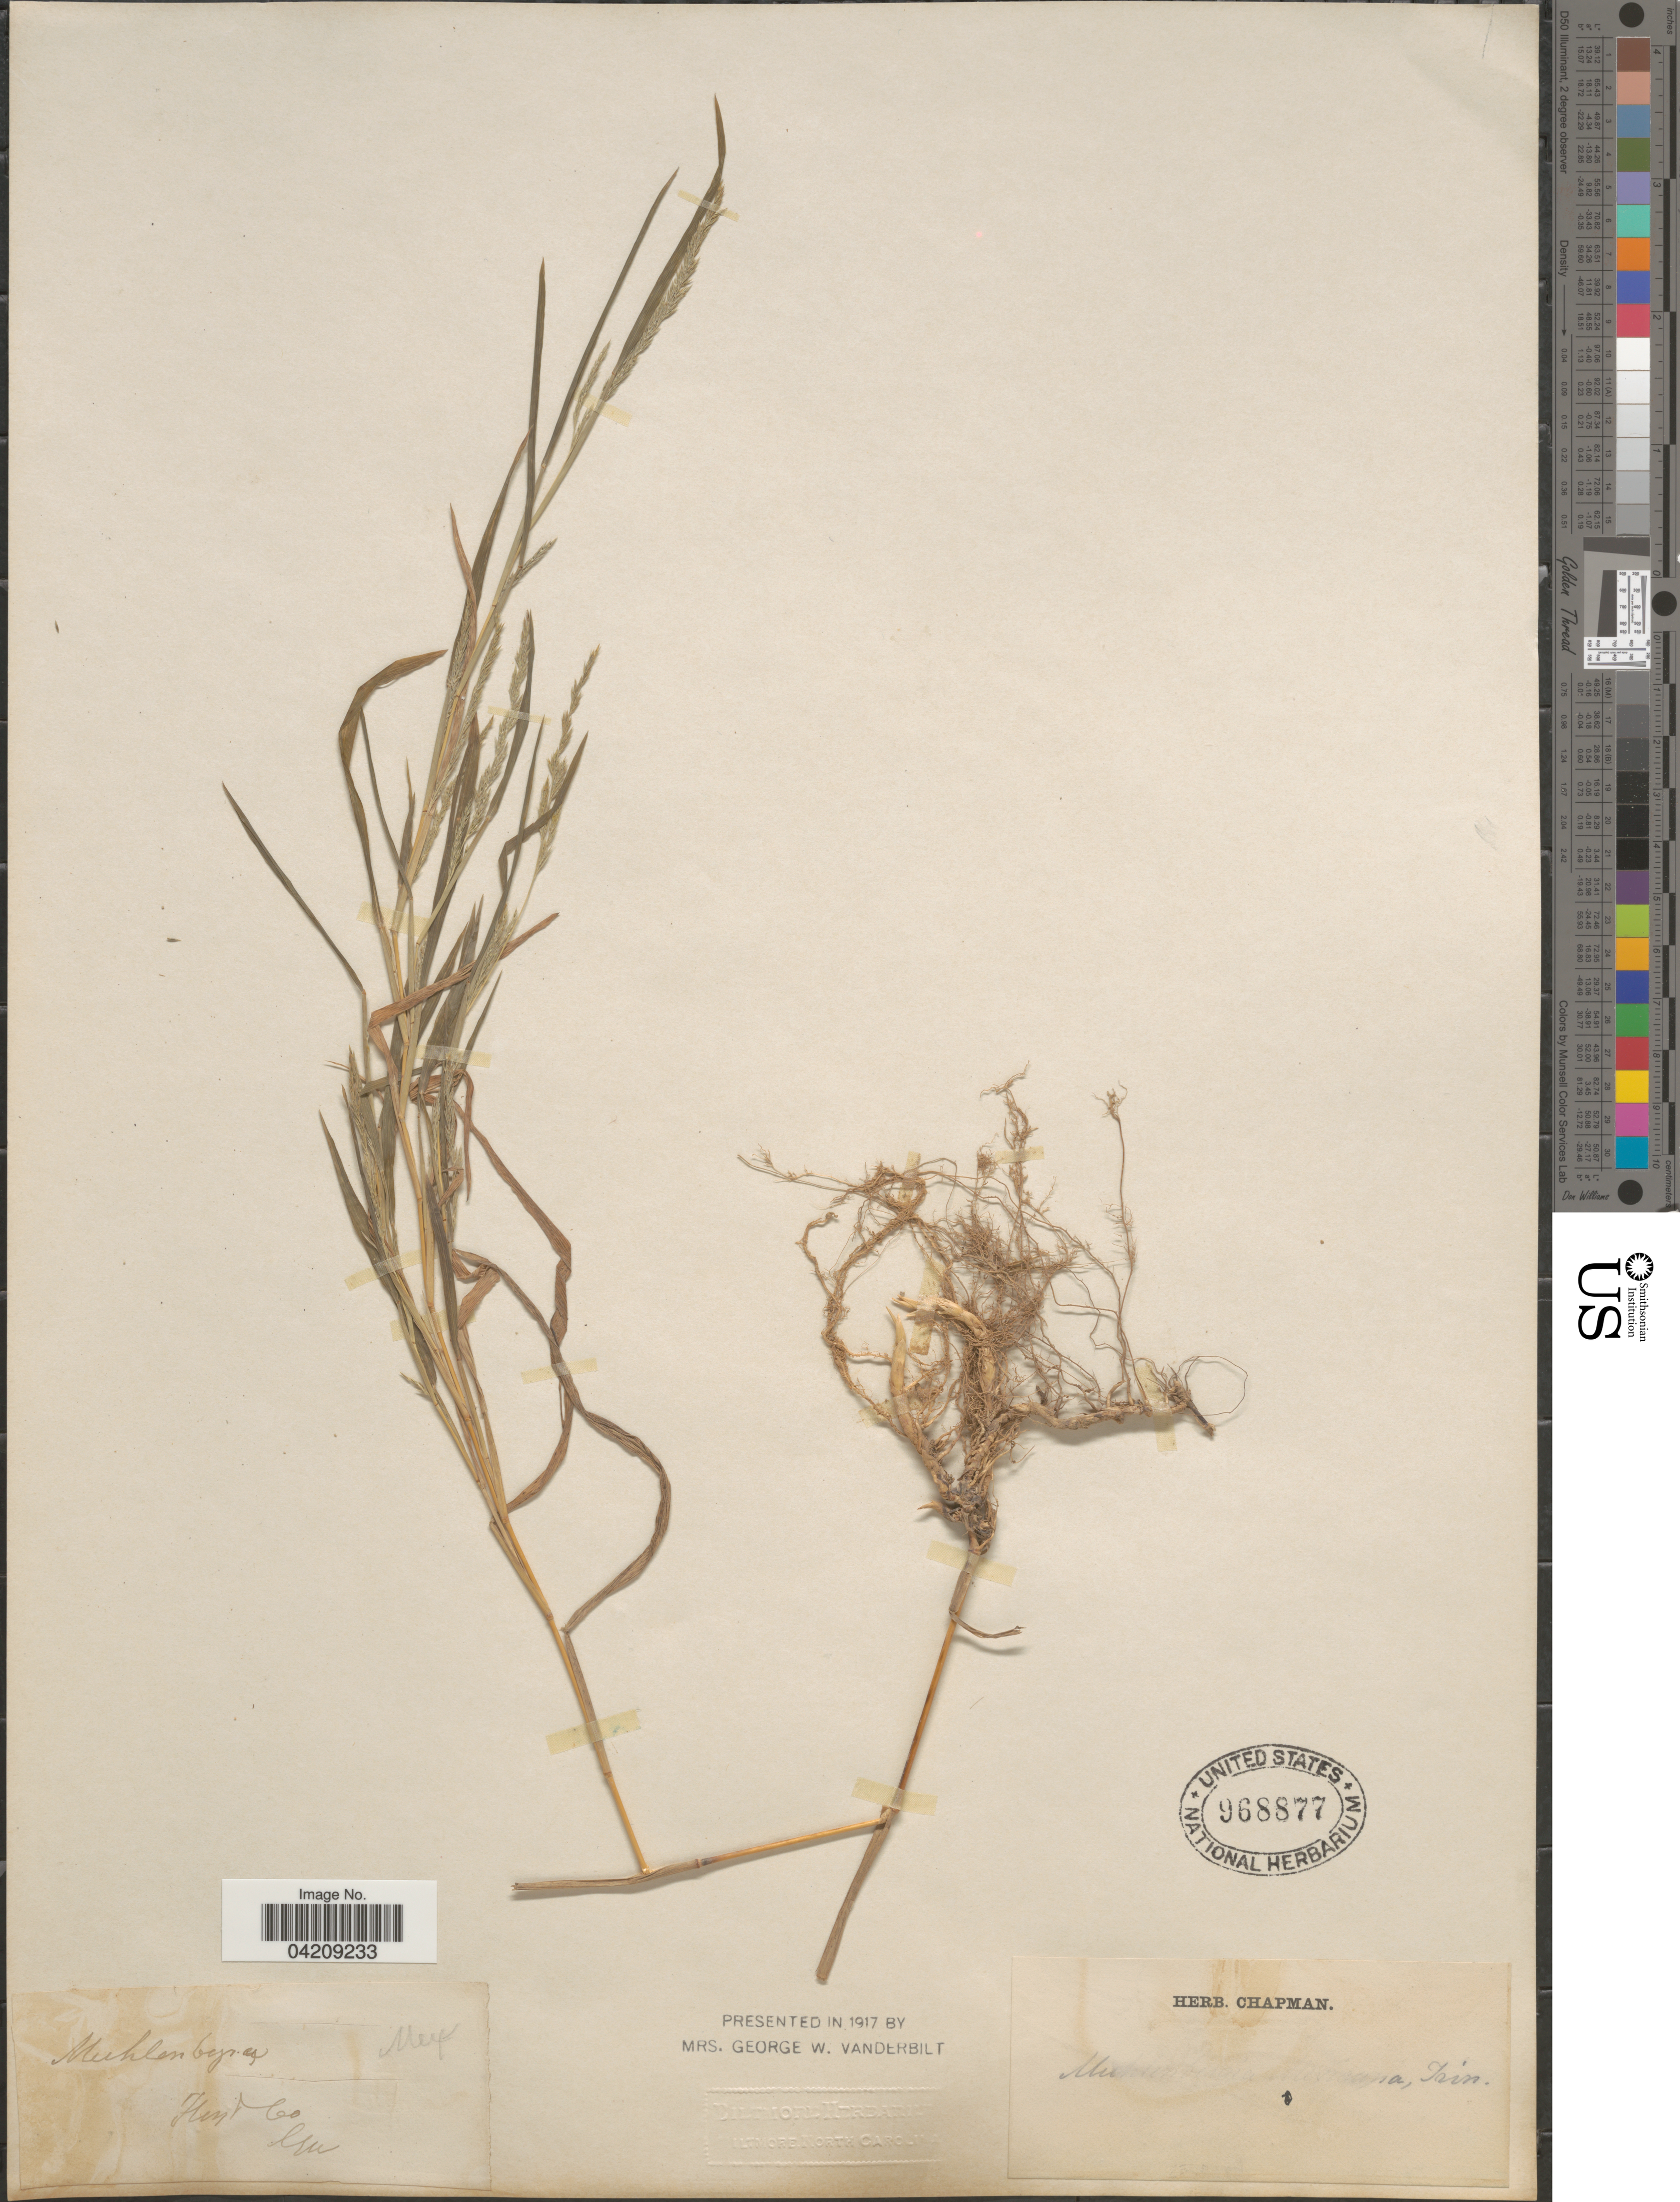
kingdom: Plantae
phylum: Tracheophyta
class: Liliopsida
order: Poales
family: Poaceae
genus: Muhlenbergia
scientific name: Muhlenbergia frondosa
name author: (Poir.) Fernald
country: United States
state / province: Georgia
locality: Floyd [interpreted] Co.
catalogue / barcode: US 968877